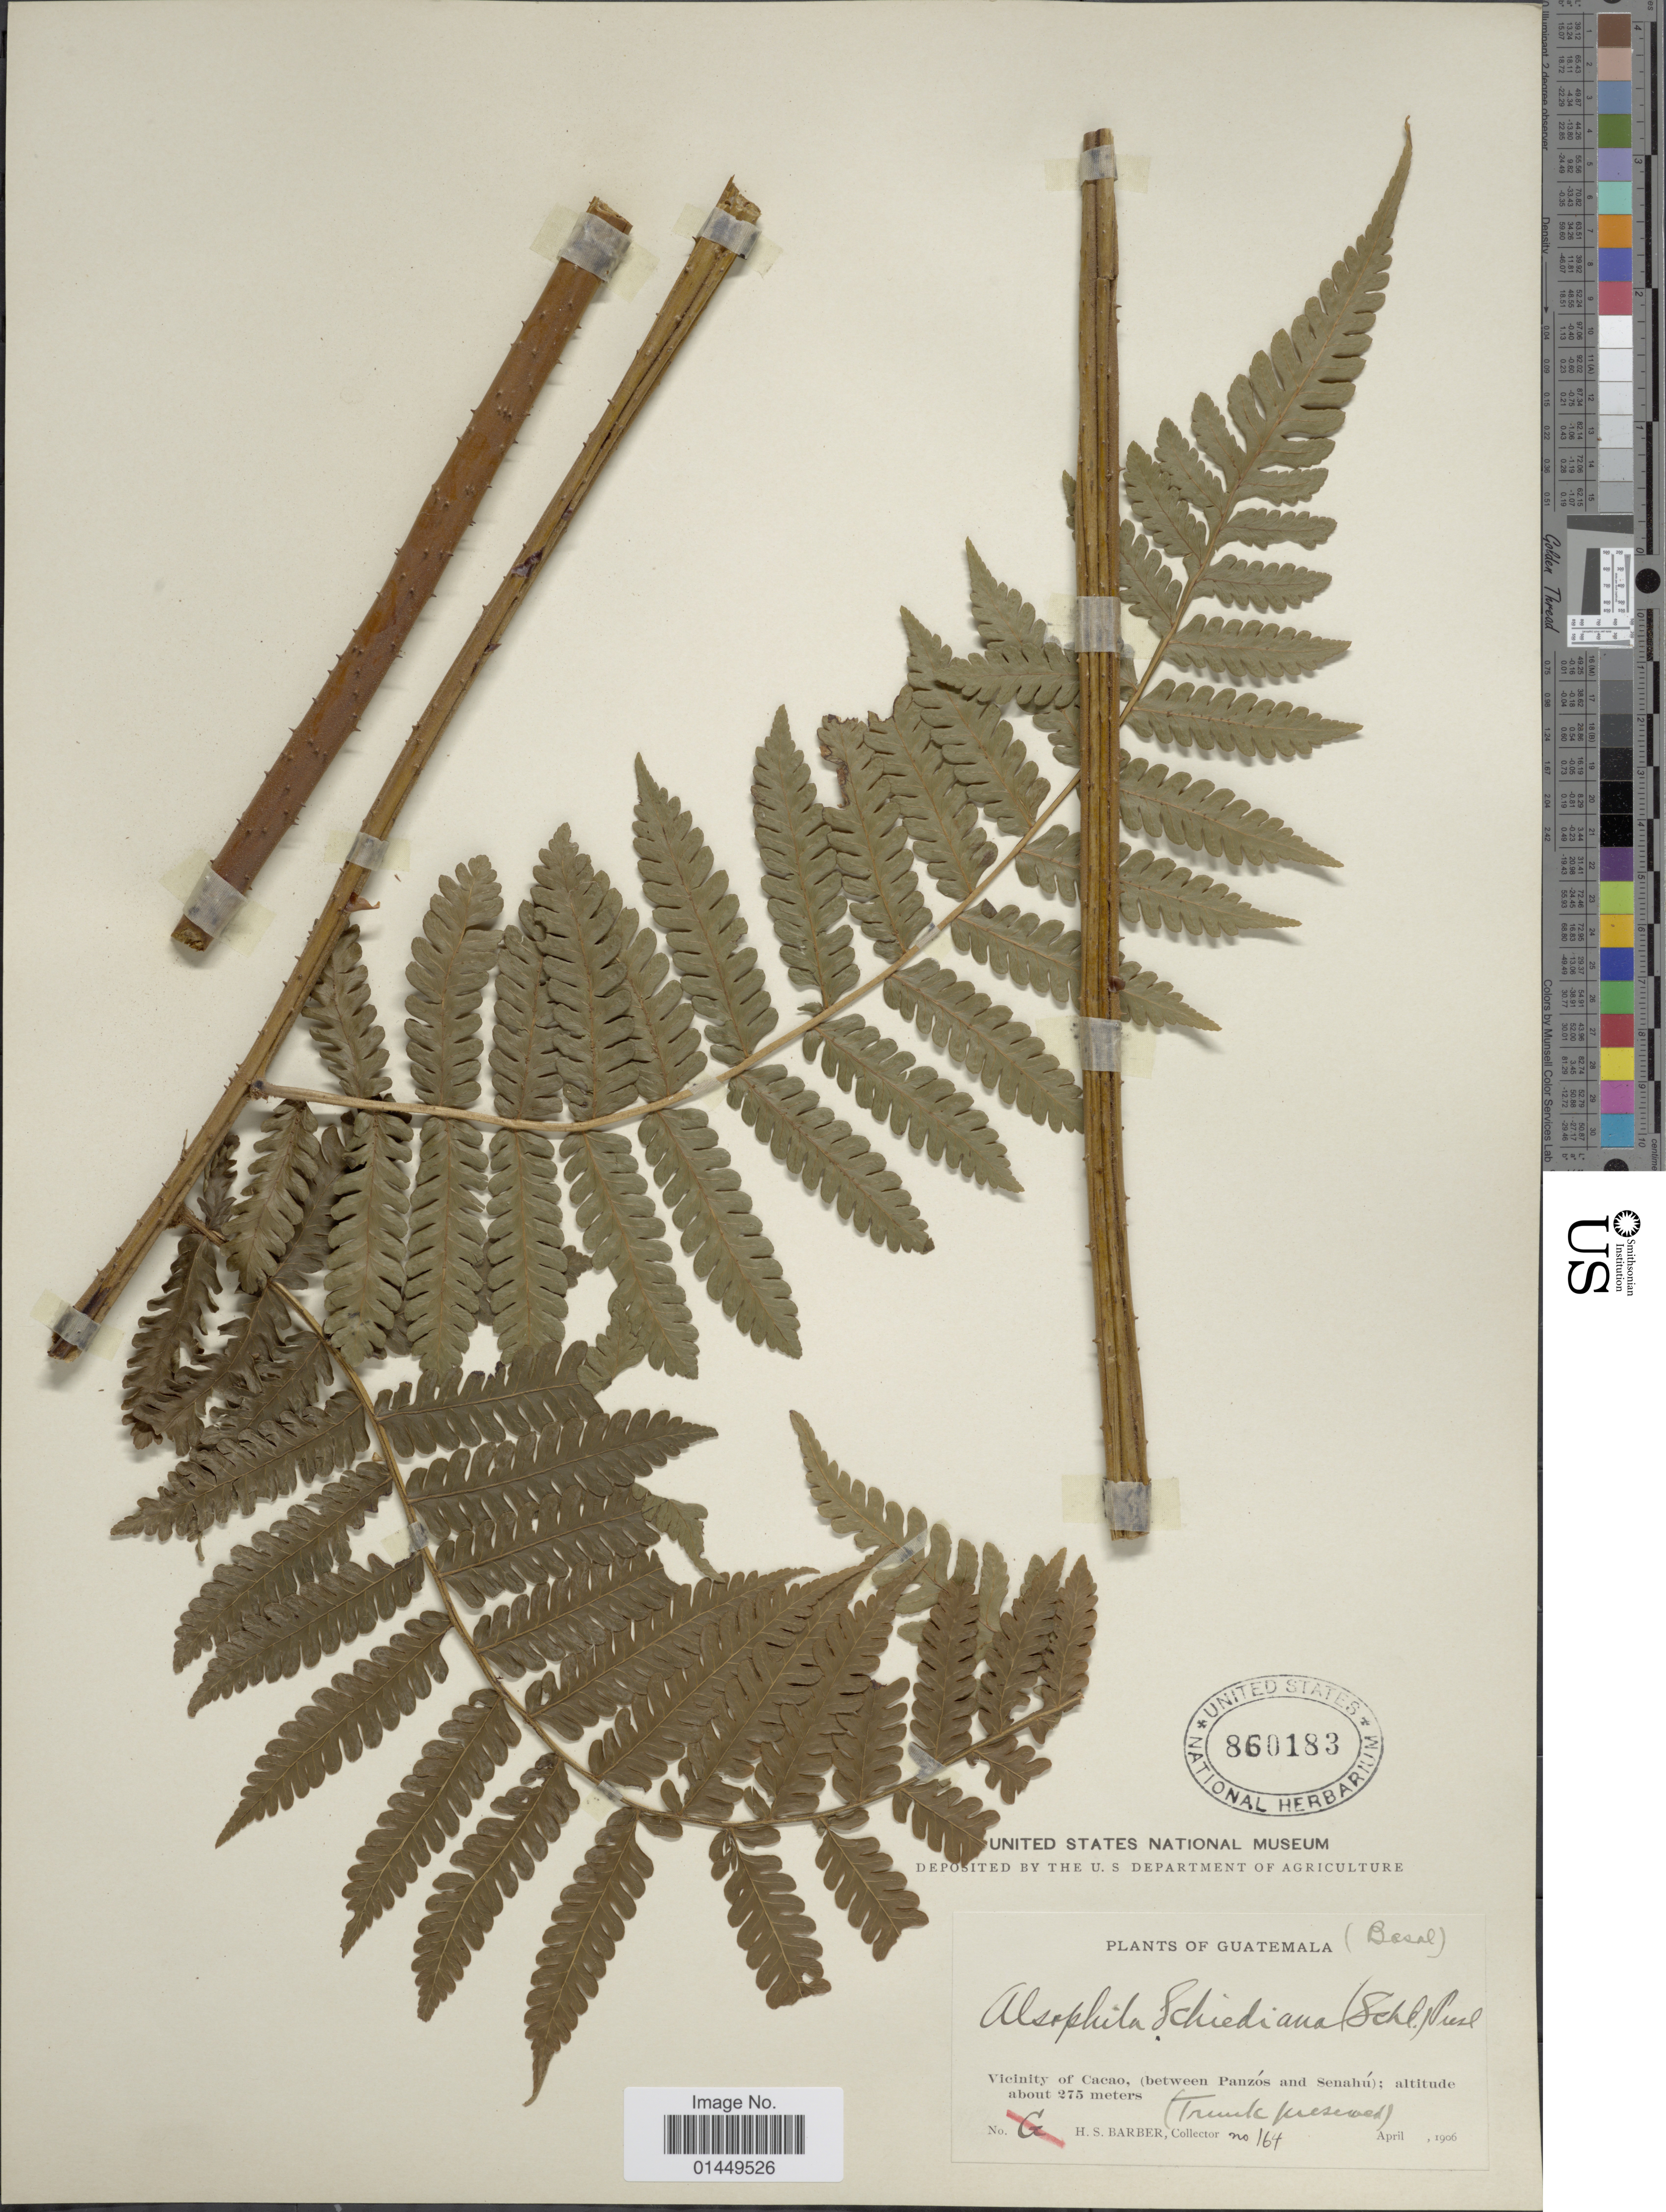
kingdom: Plantae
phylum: Tracheophyta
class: Polypodiopsida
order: Cyatheales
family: Cyatheaceae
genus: Cyathea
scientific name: Cyathea schiedeana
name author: (C. Presl) Domin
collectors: H. Barber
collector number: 164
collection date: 1906-04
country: Guatemala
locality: Vicinity of Cacao, (between Panzos and Senahu)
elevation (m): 275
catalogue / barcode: US 860183